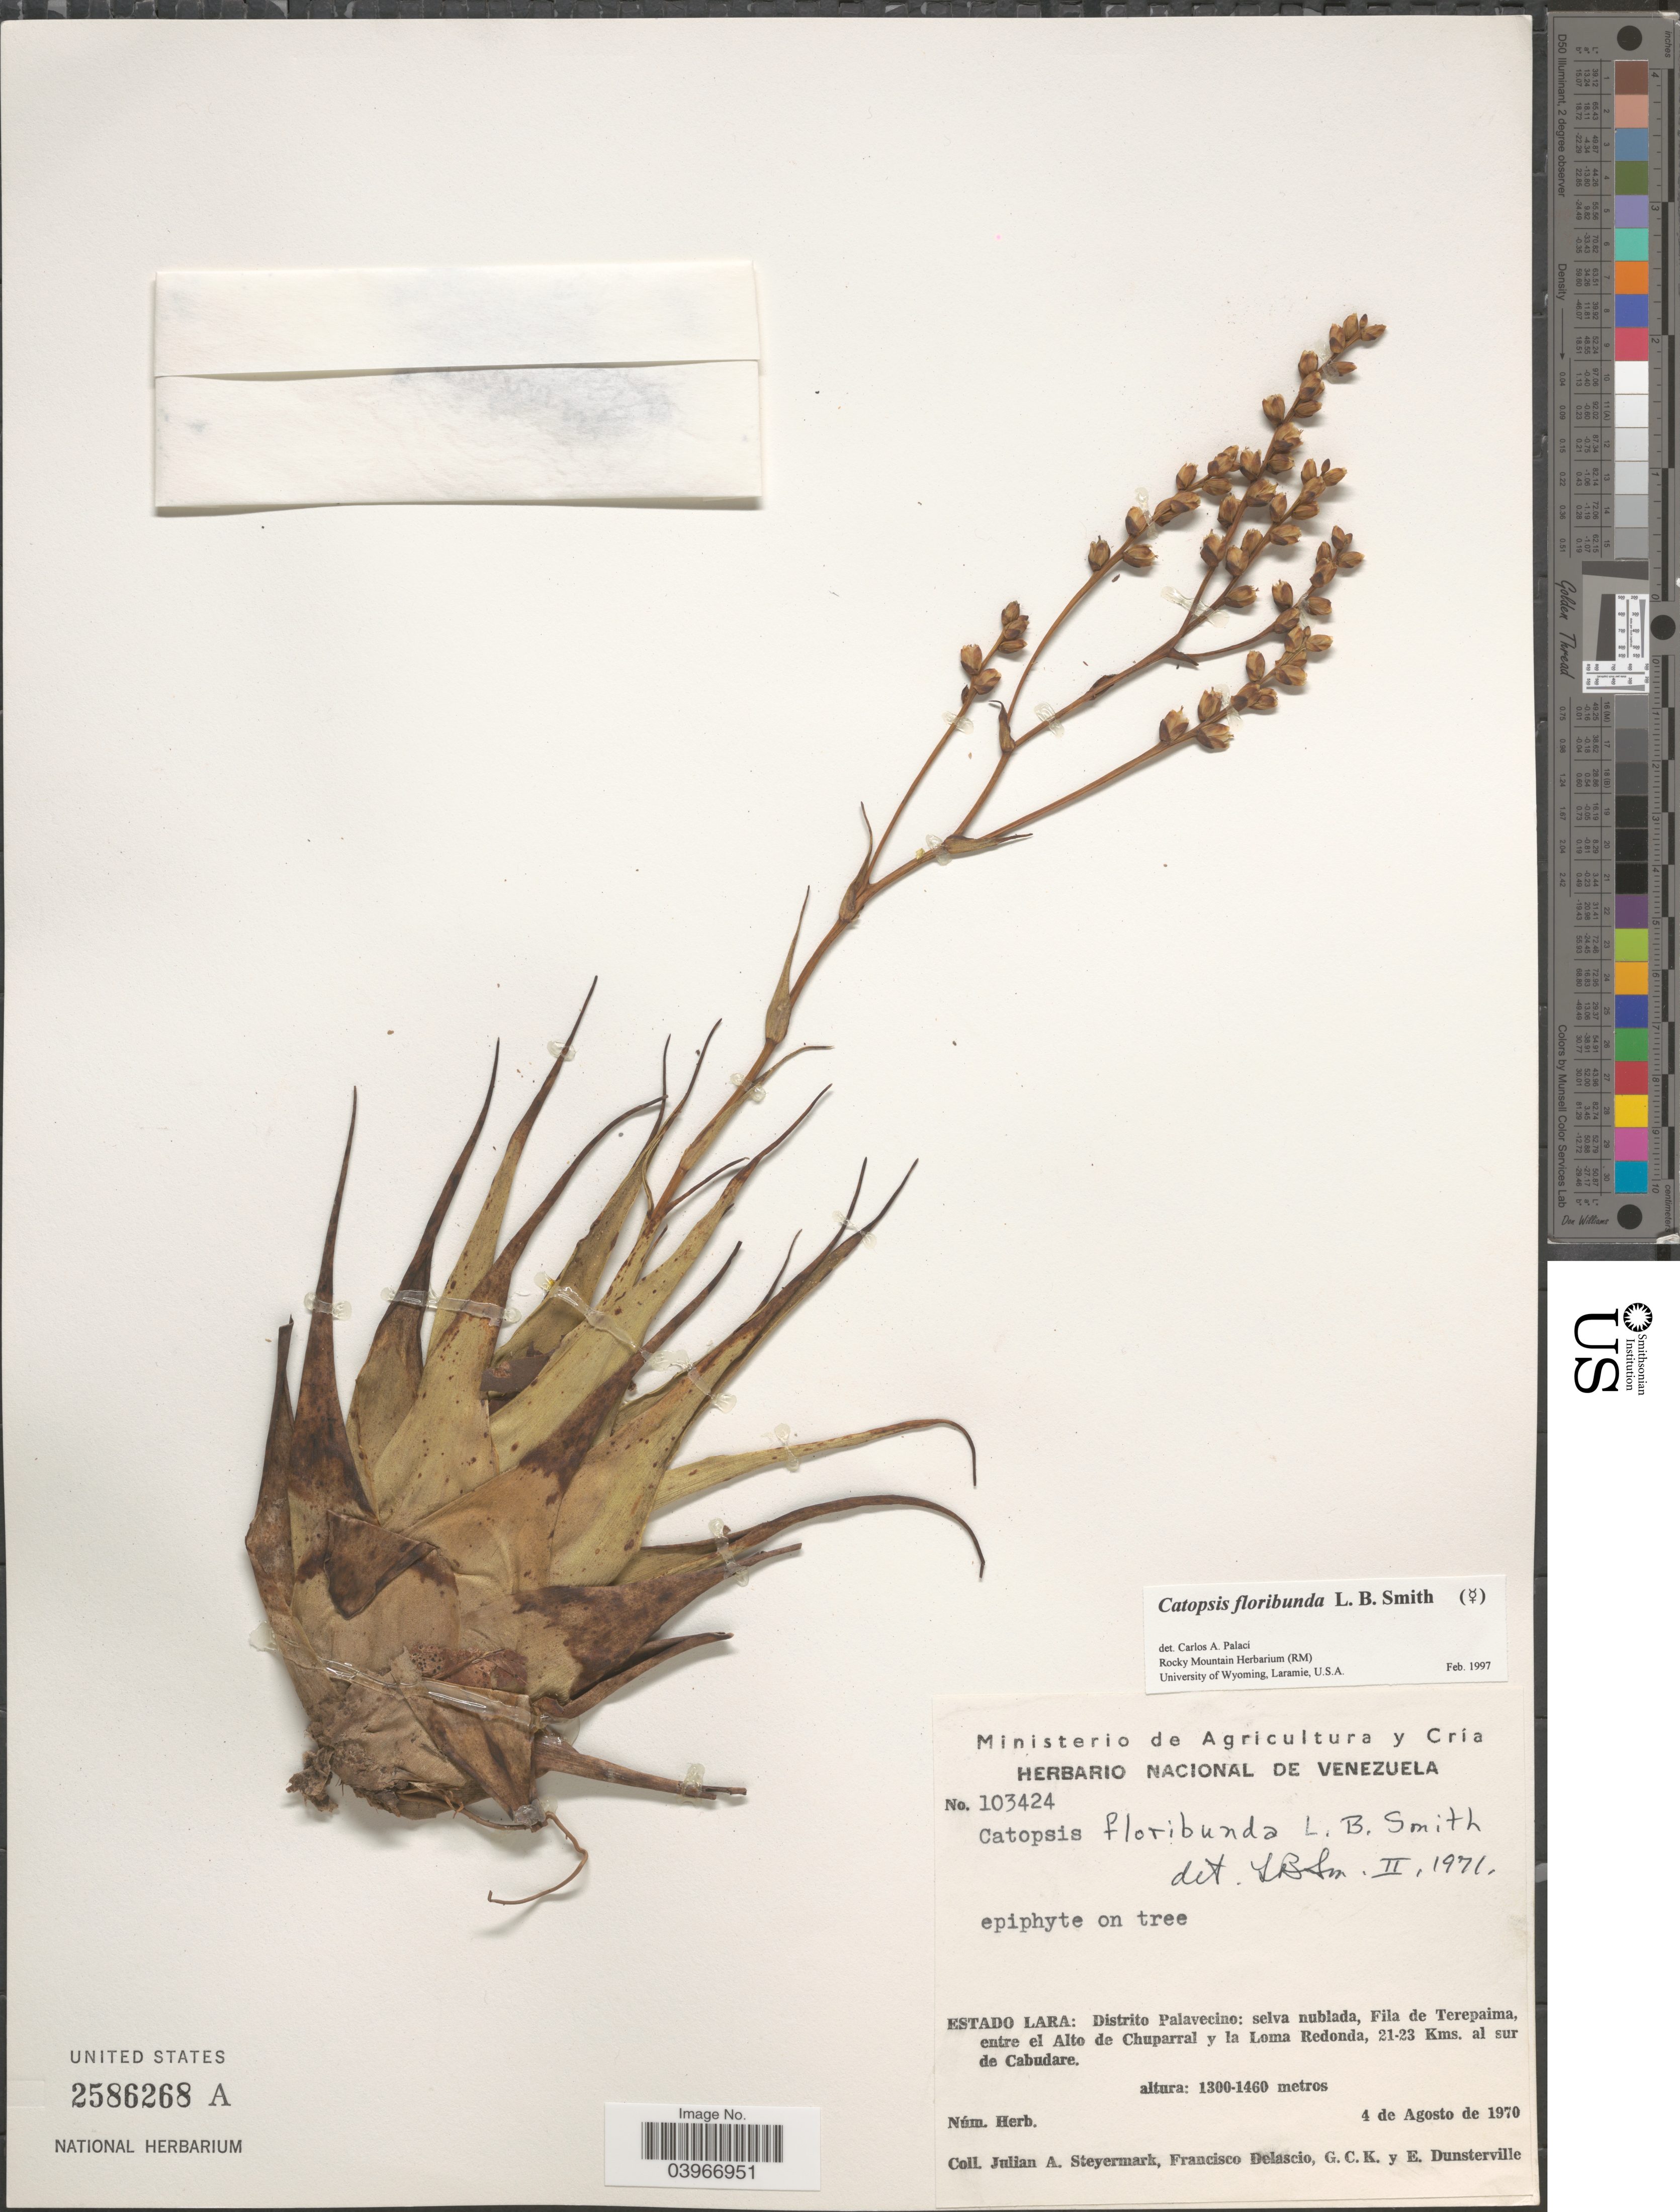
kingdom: Plantae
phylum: Tracheophyta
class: Liliopsida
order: Poales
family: Bromeliaceae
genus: Catopsis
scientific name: Catopsis floribunda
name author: L.B. Sm.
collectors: J. Steyermark, F. Delascio, G. C. K. Dunsterville & E. Dunsterville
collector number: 103424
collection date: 1970-08-04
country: Venezuela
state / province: Lara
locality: Distrito Palavecino: selva nublada, Fila de Terepaima, entre el Alto de Chuparral y la Loma Redonda, 21-23 Kms. al sur de Cabudare.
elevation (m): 1300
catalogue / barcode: US 2586268A